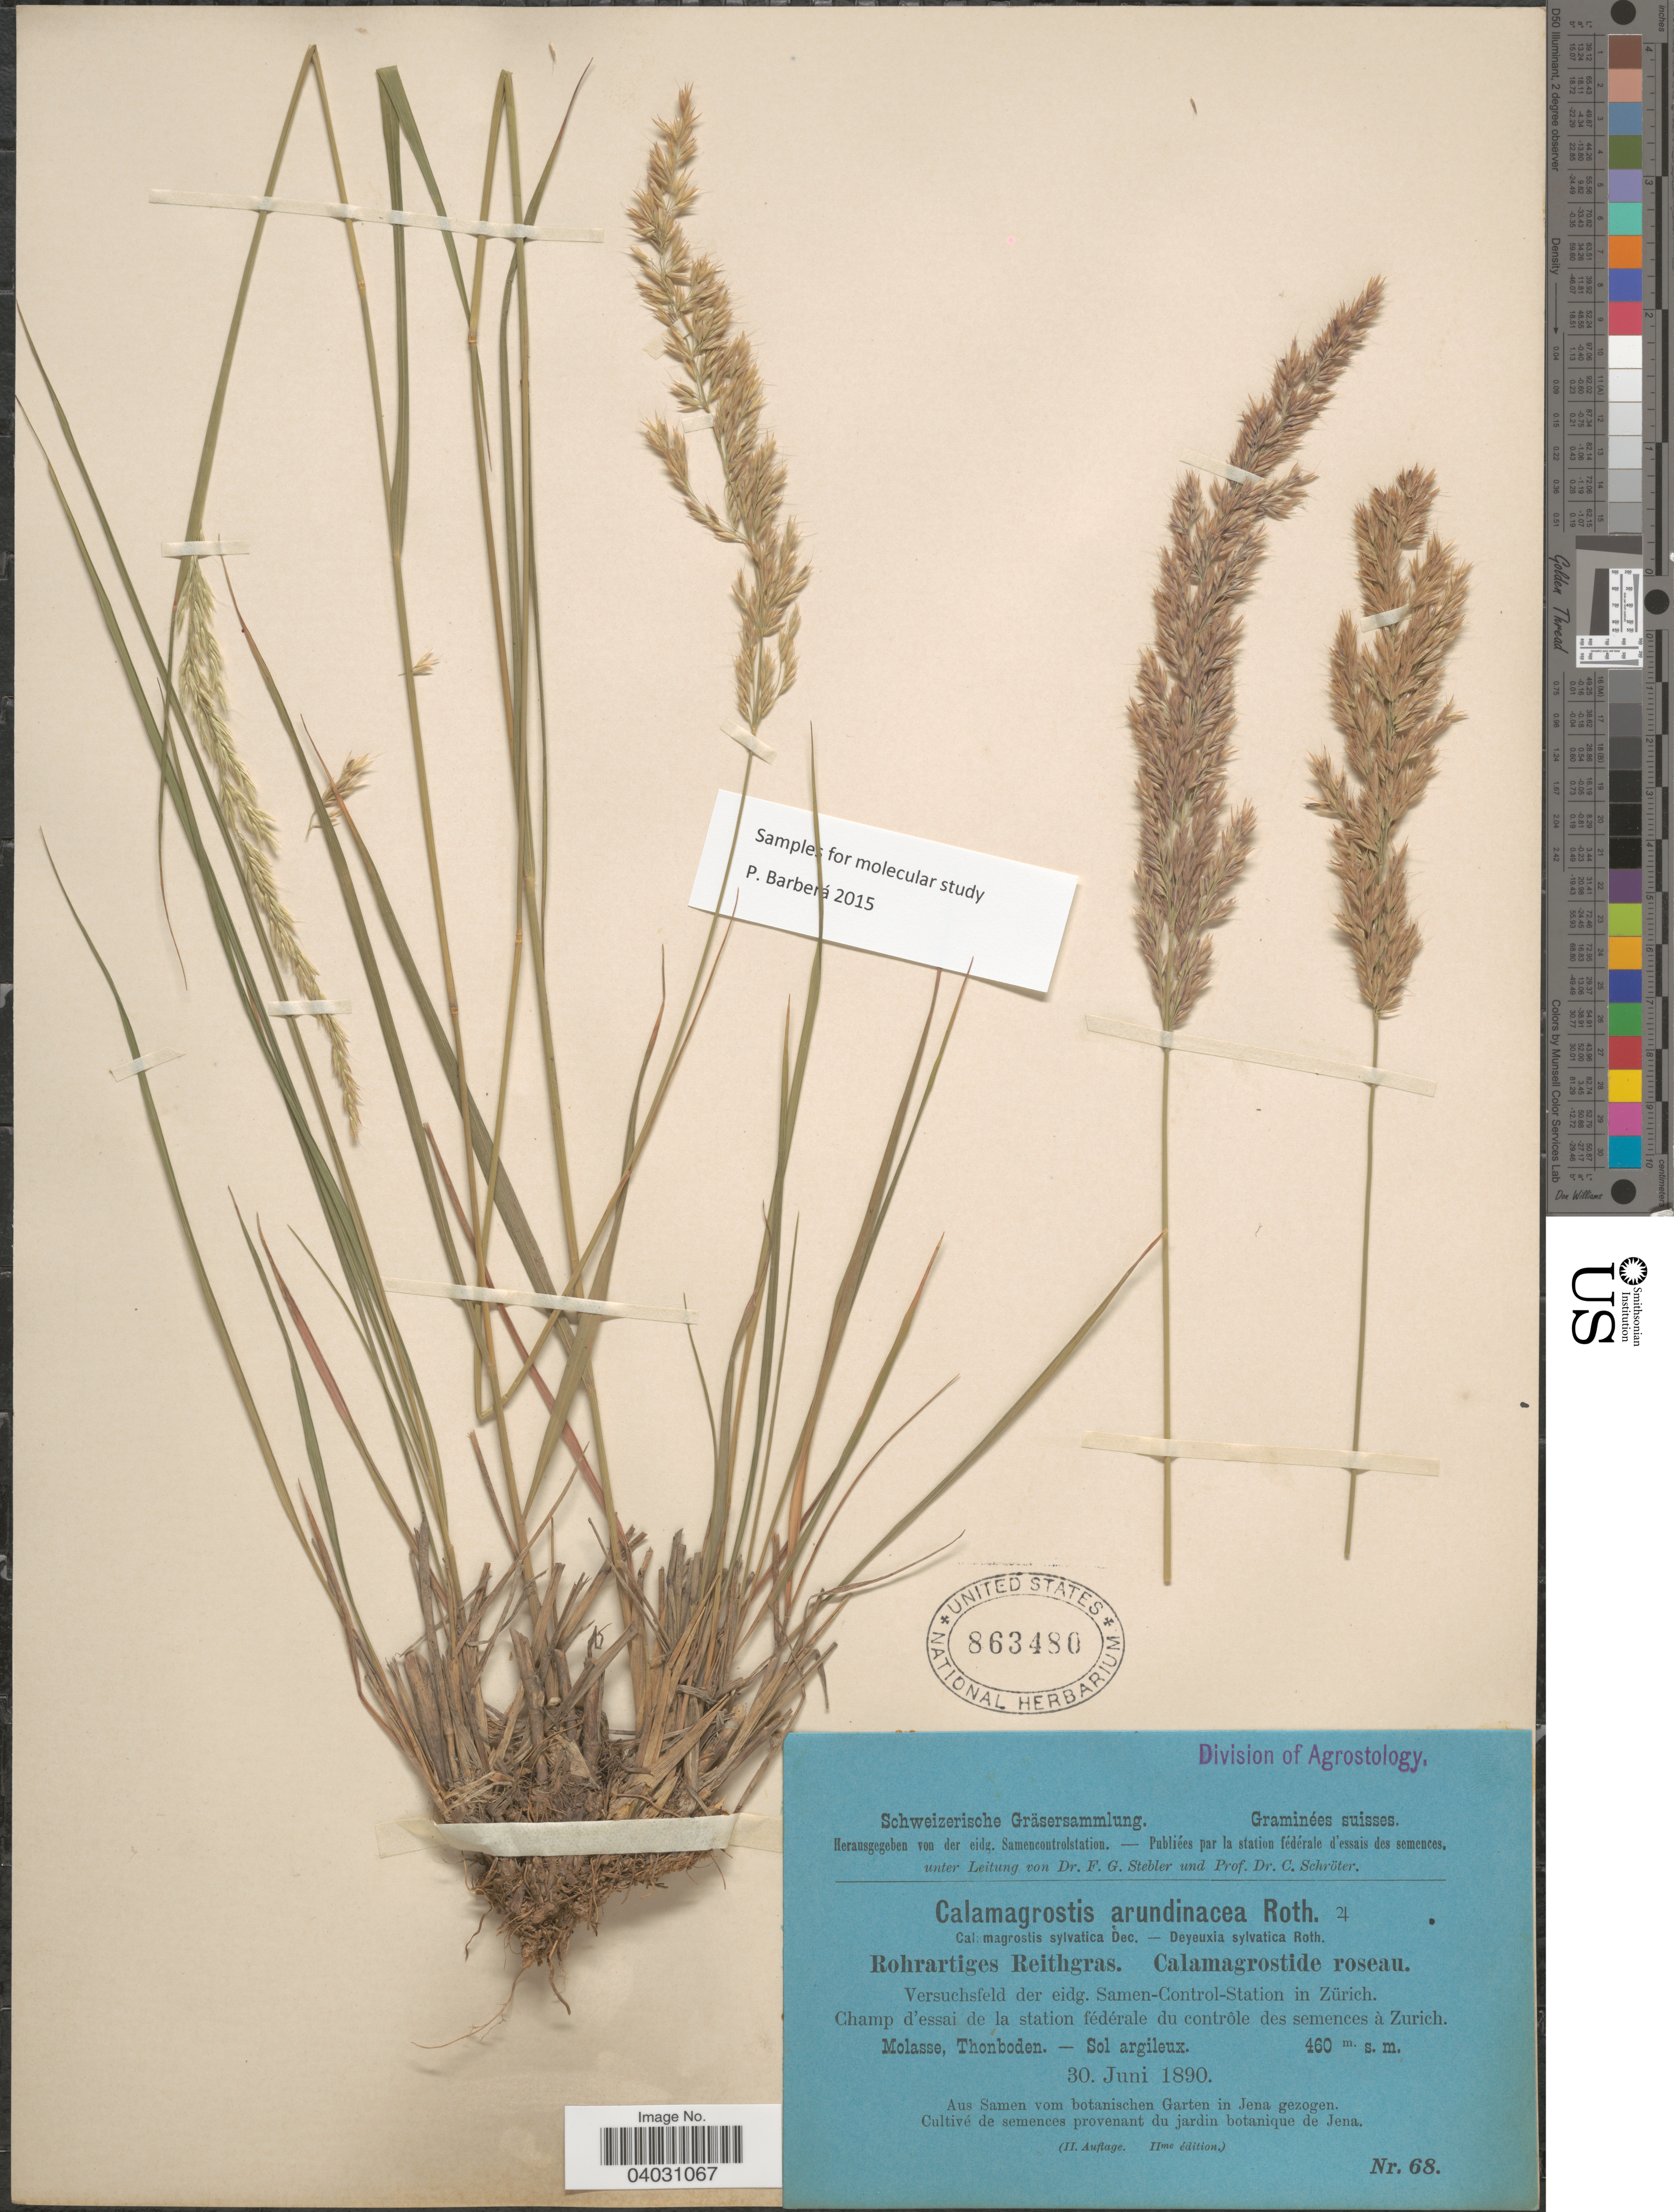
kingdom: Plantae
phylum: Tracheophyta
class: Liliopsida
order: Poales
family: Poaceae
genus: Calamagrostis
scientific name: Calamagrostis arundinacea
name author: (L.) Roth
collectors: Stebler, F.G. & Schröter, C.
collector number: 68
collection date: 1890-06-30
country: Switzerland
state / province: Zurich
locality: Samen-Control-Station in Zürich. Champ d'essai de la station fédérale du contrôle des semences à Zurich. Molasse, Thonboden.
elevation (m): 460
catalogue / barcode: US 863480